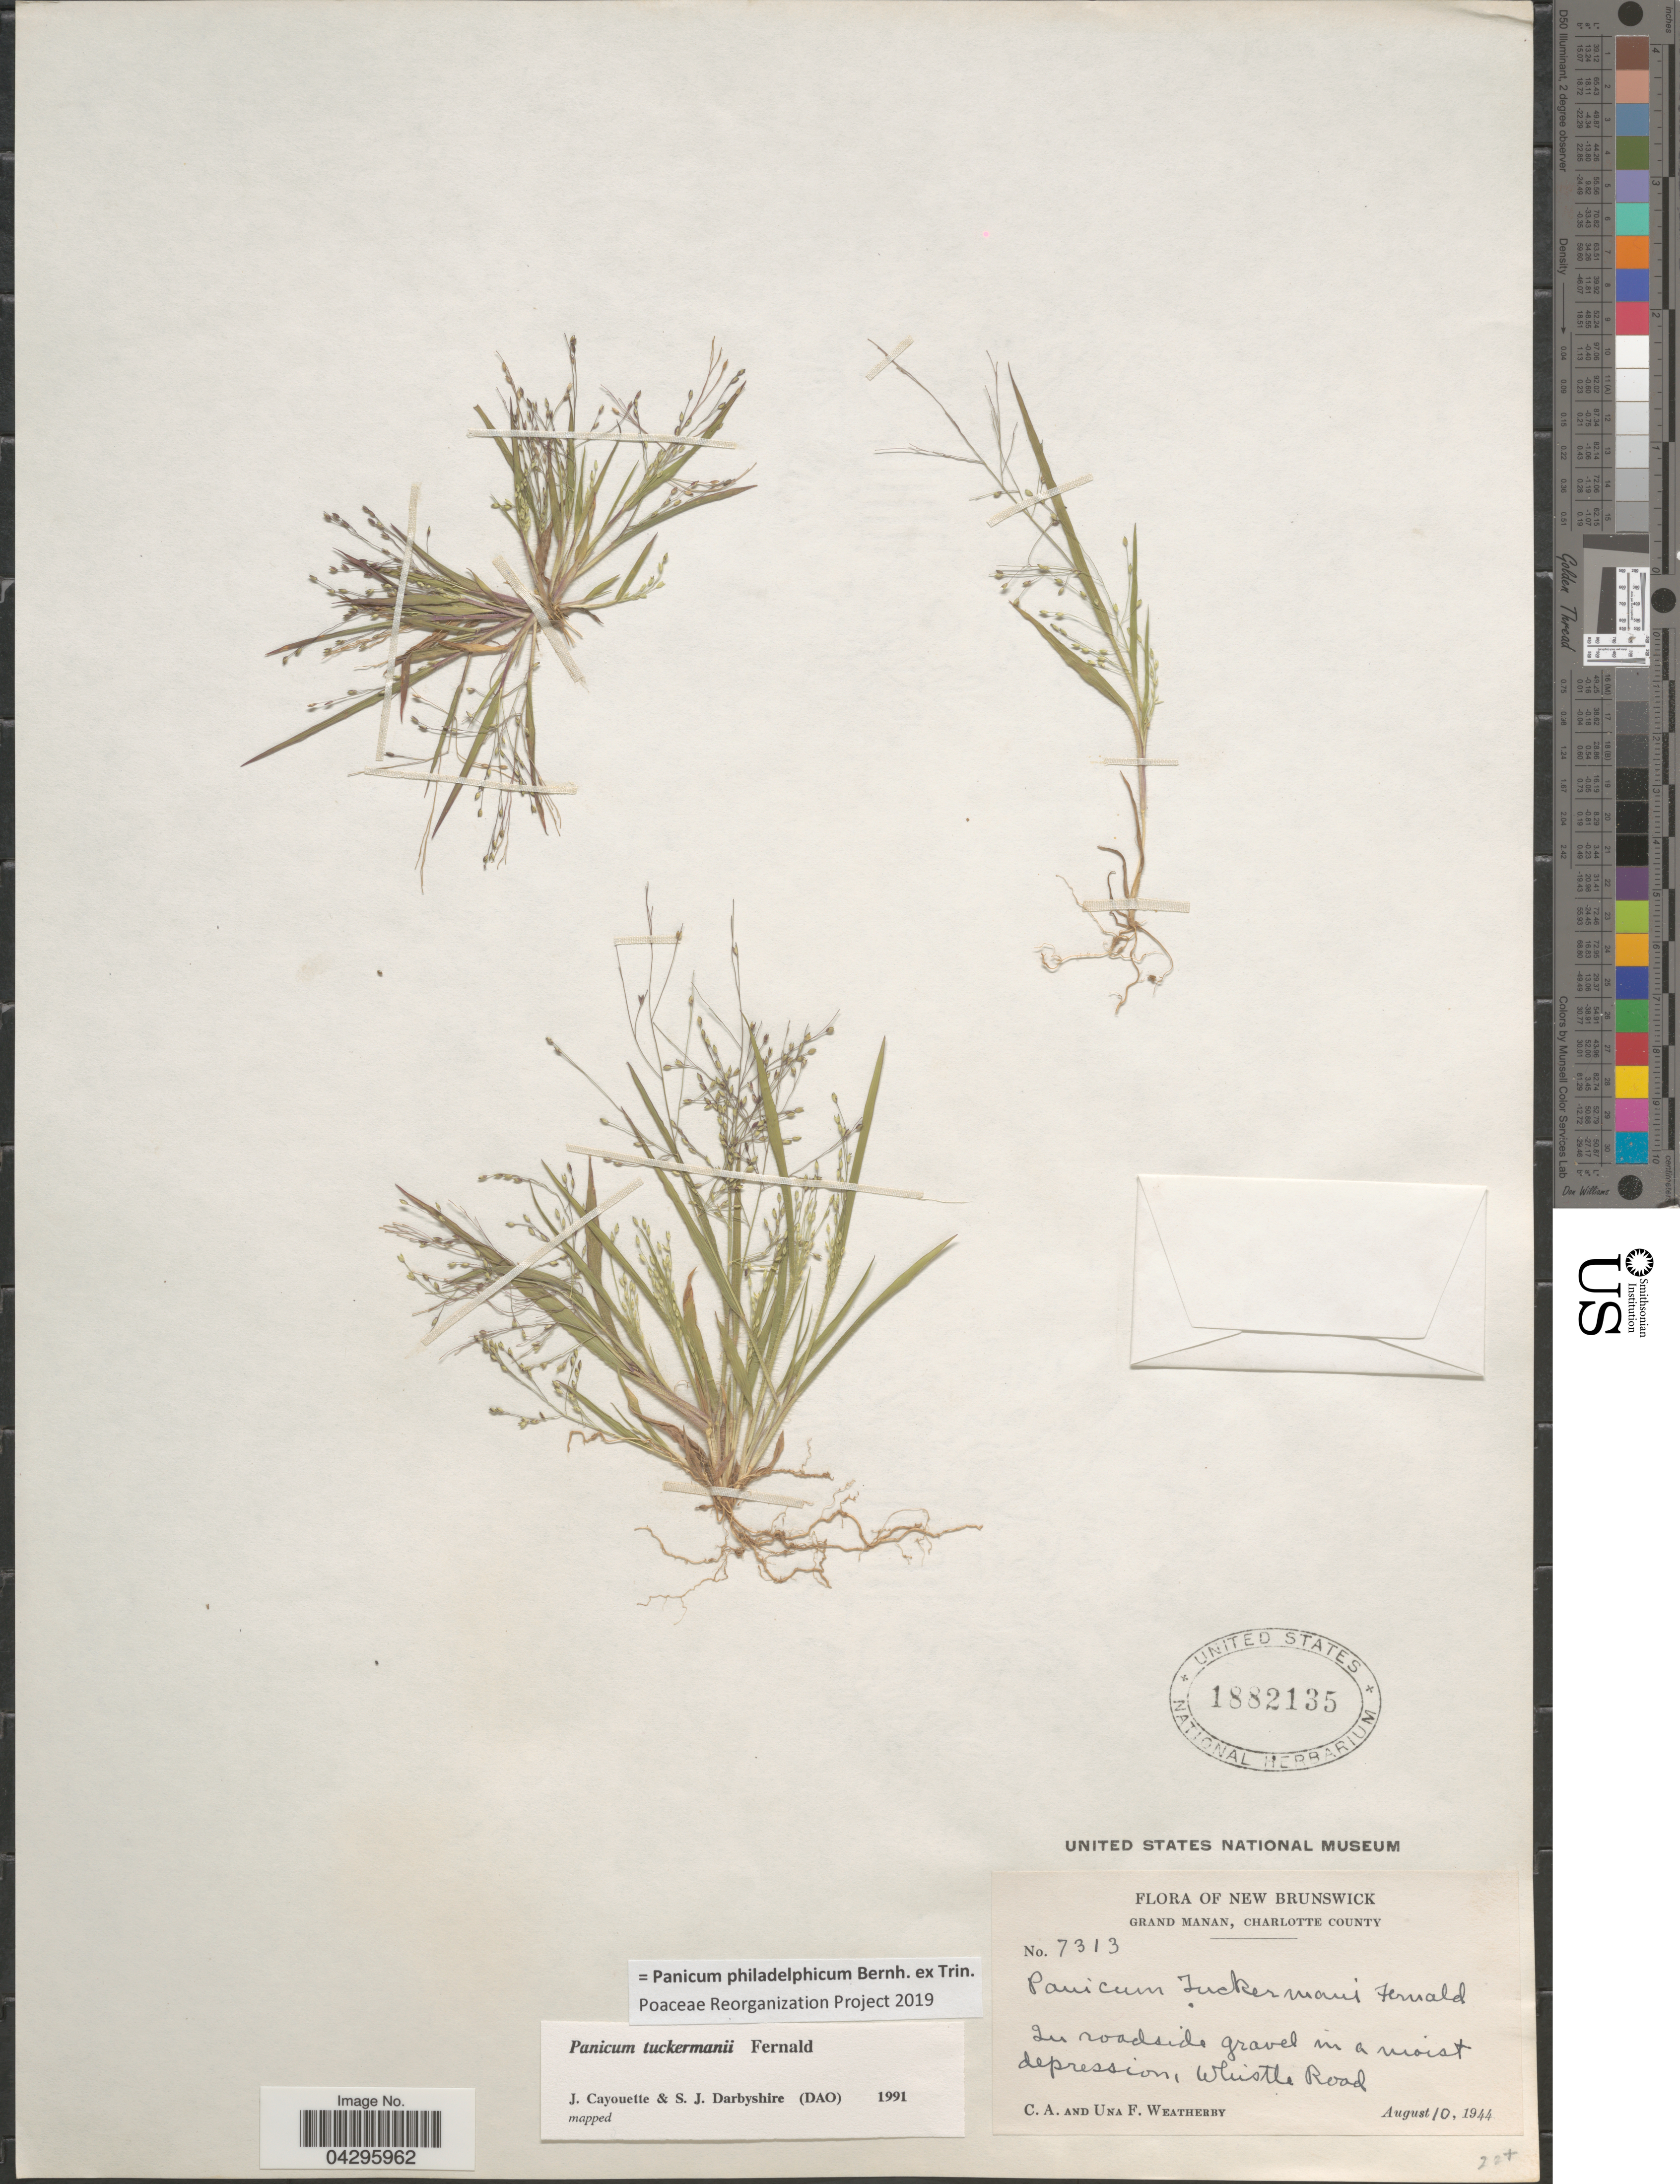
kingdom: Plantae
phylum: Tracheophyta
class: Liliopsida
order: Poales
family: Poaceae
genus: Panicum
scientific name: Panicum philadelphicum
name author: Bernh. ex Trin.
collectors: C. A. Weatherby & U. Weatherby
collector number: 7313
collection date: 1944-08-10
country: Canada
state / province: New Brunswick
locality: Grand Manan, Charlotte County. In roadside gravel in a moist depression, Whistle Road.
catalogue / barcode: US 1882135